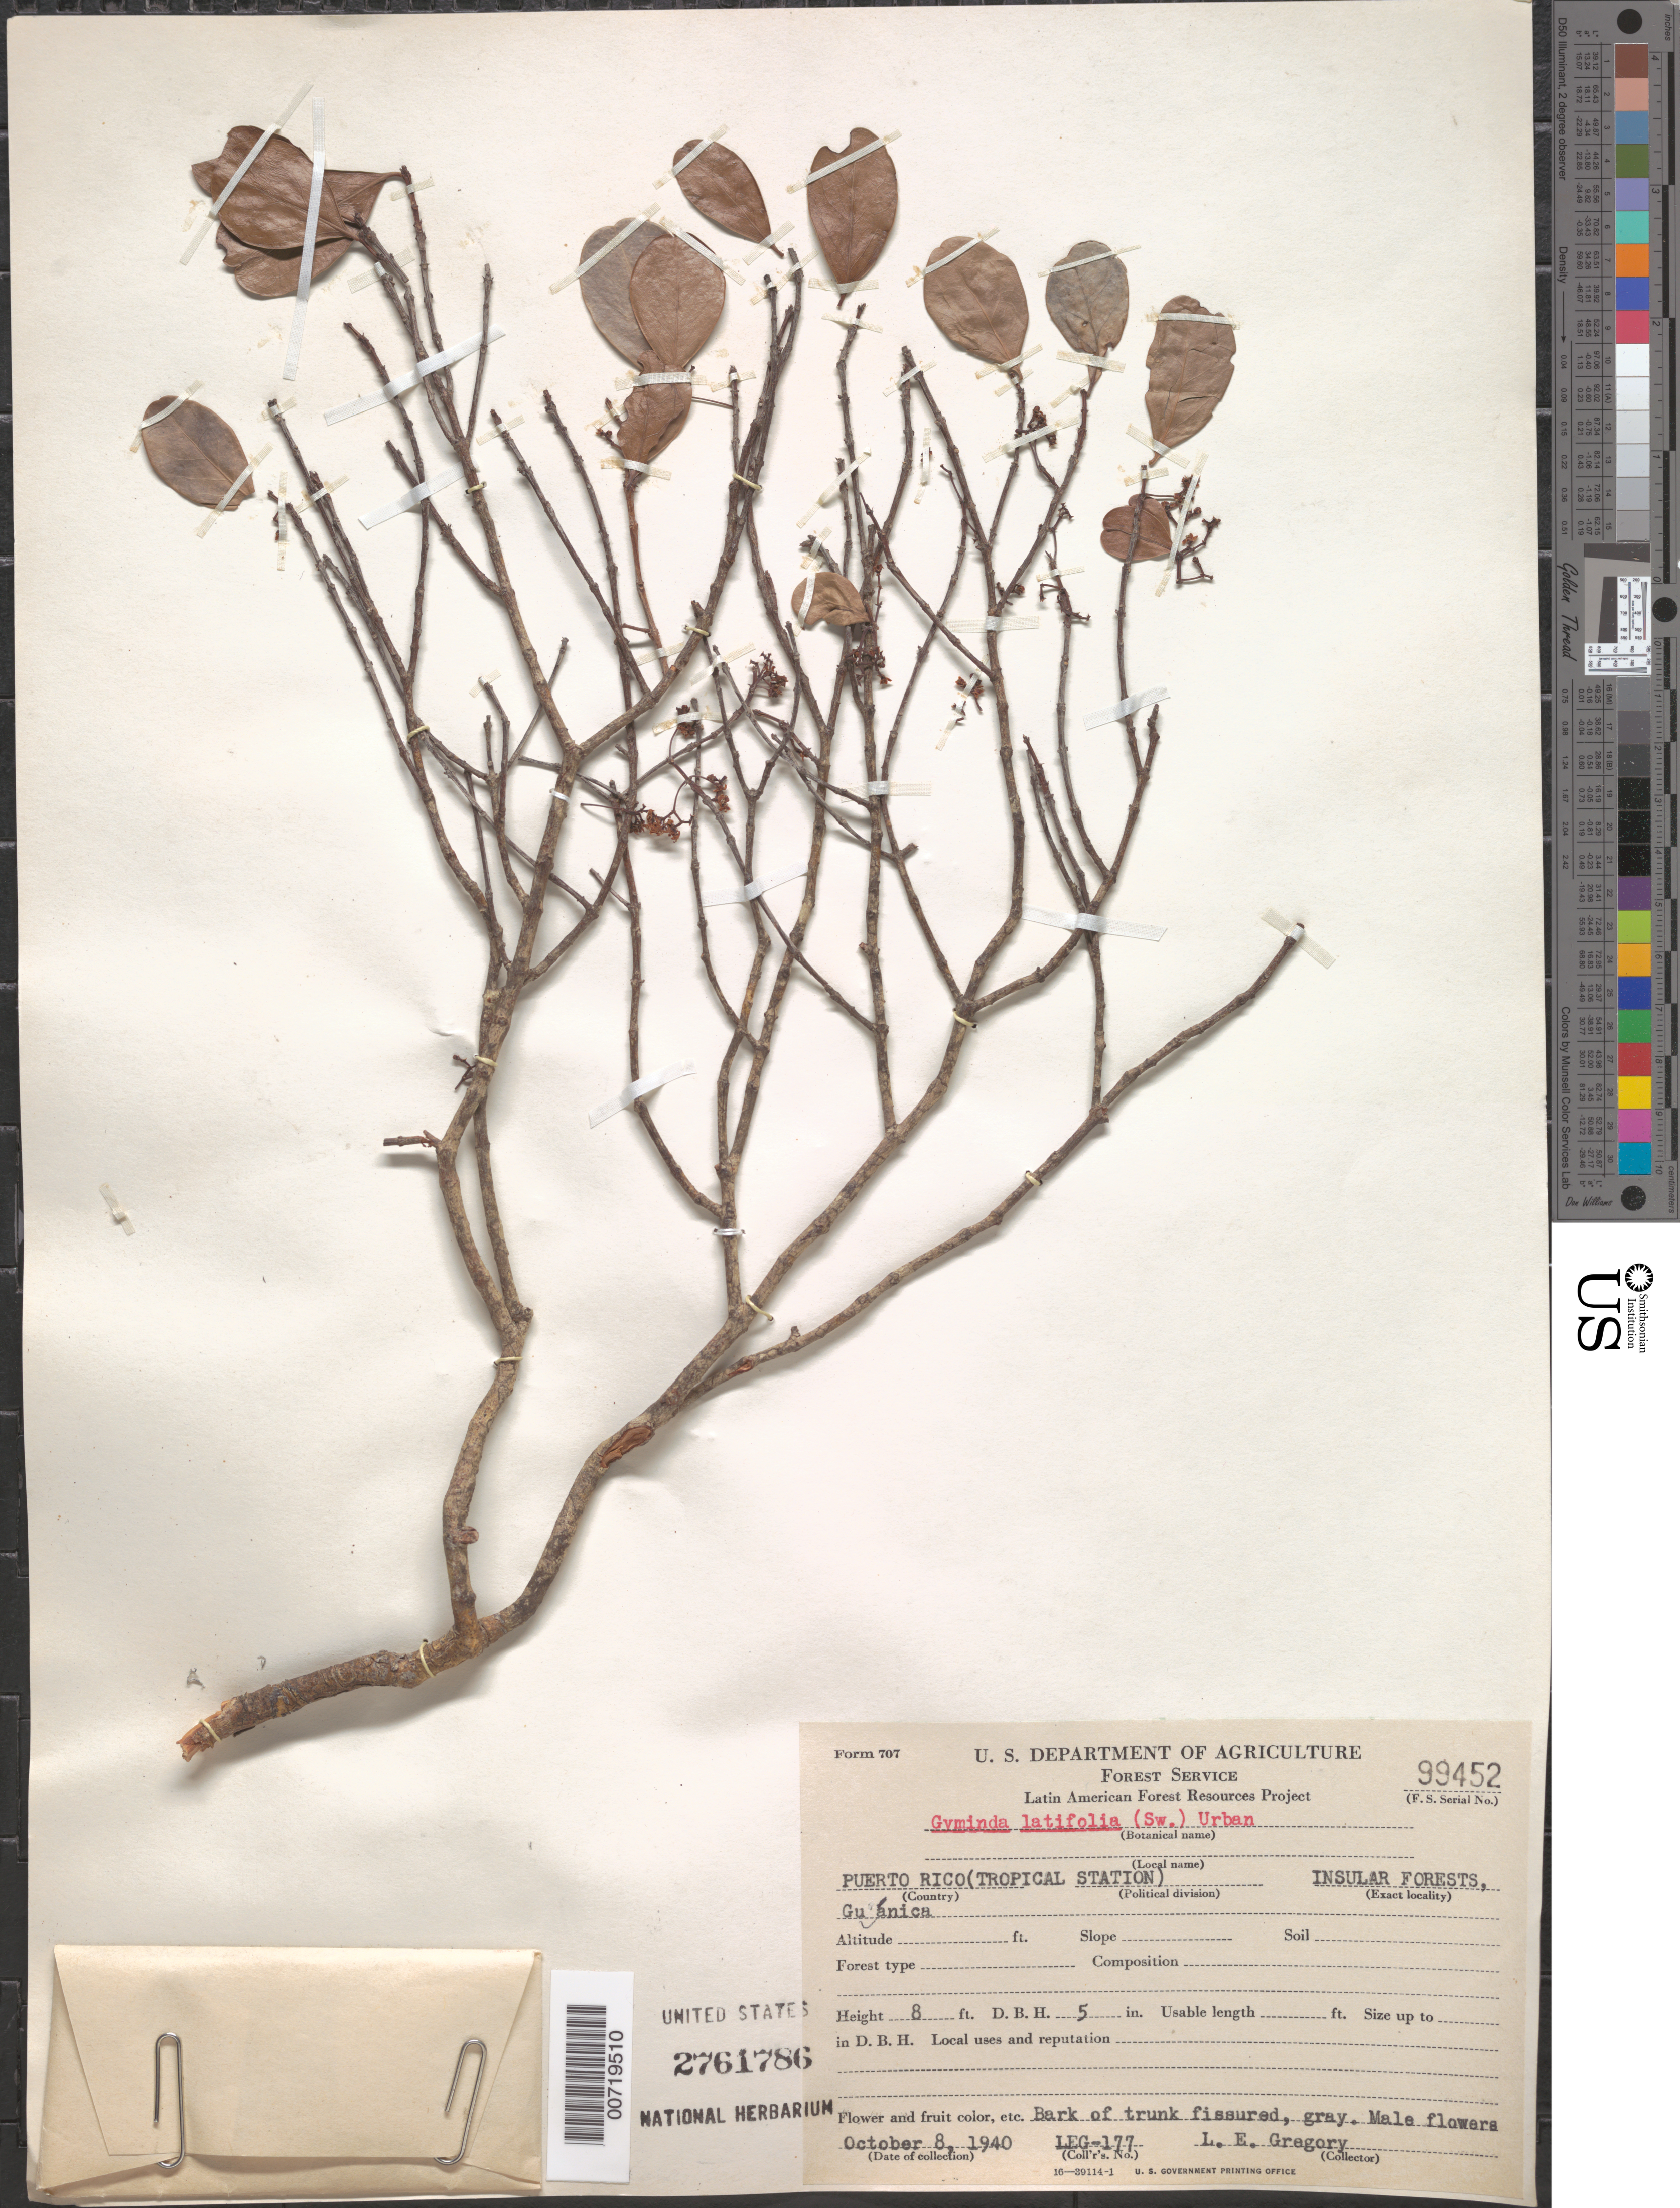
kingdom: Plantae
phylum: Tracheophyta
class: Magnoliopsida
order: Celastrales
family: Celastraceae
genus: Gyminda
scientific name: Gyminda latifolia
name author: (Sw.) Urb.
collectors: L. E. Gregory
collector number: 177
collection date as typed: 08 Oct 1940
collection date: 1940-10-08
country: Puerto Rico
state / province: Guánica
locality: Guanica Insular Forest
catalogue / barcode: US 2761786